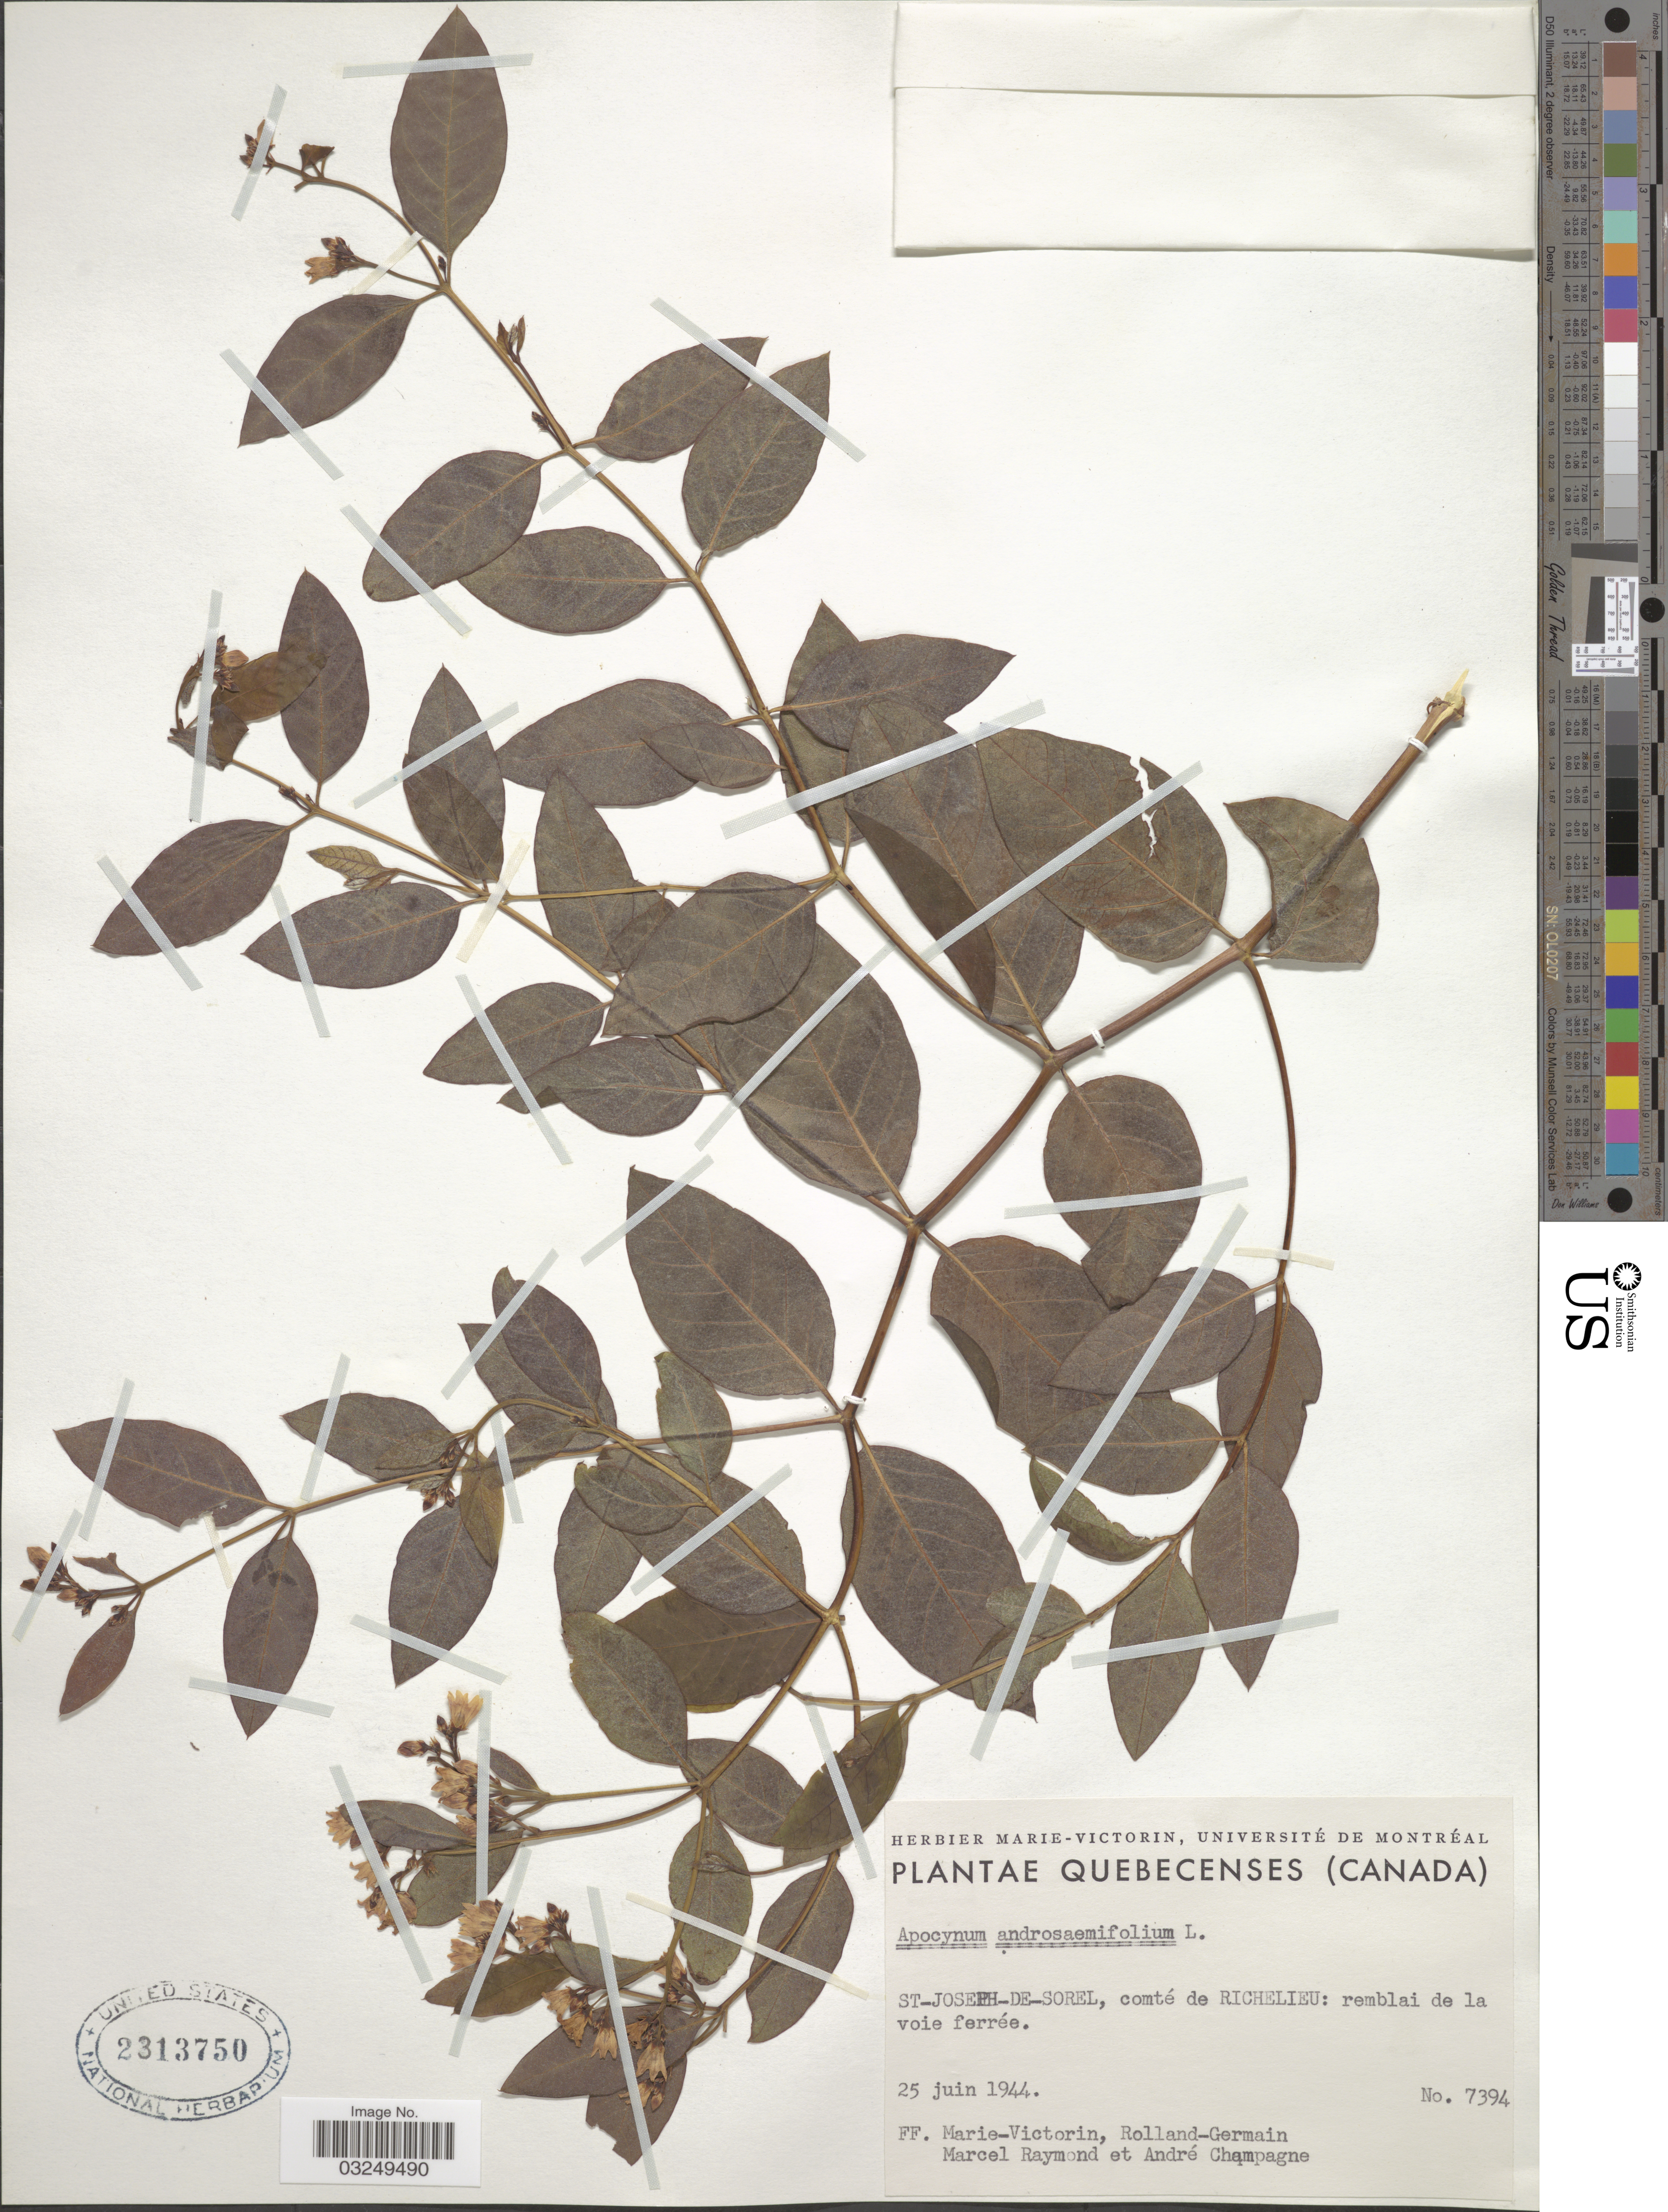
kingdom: Plantae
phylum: Tracheophyta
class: Magnoliopsida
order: Gentianales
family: Apocynaceae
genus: Apocynum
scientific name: Apocynum androsaemifolium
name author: L.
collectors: F. Marie-Victorin, Rolland-Germain, M. Raymond & A. Champagne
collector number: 7394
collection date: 1944-06-25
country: Canada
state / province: Quebec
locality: St-Joseph-De-Sorel, comté de Richelieu: remblai de la voie ferrée.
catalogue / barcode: US 2313750